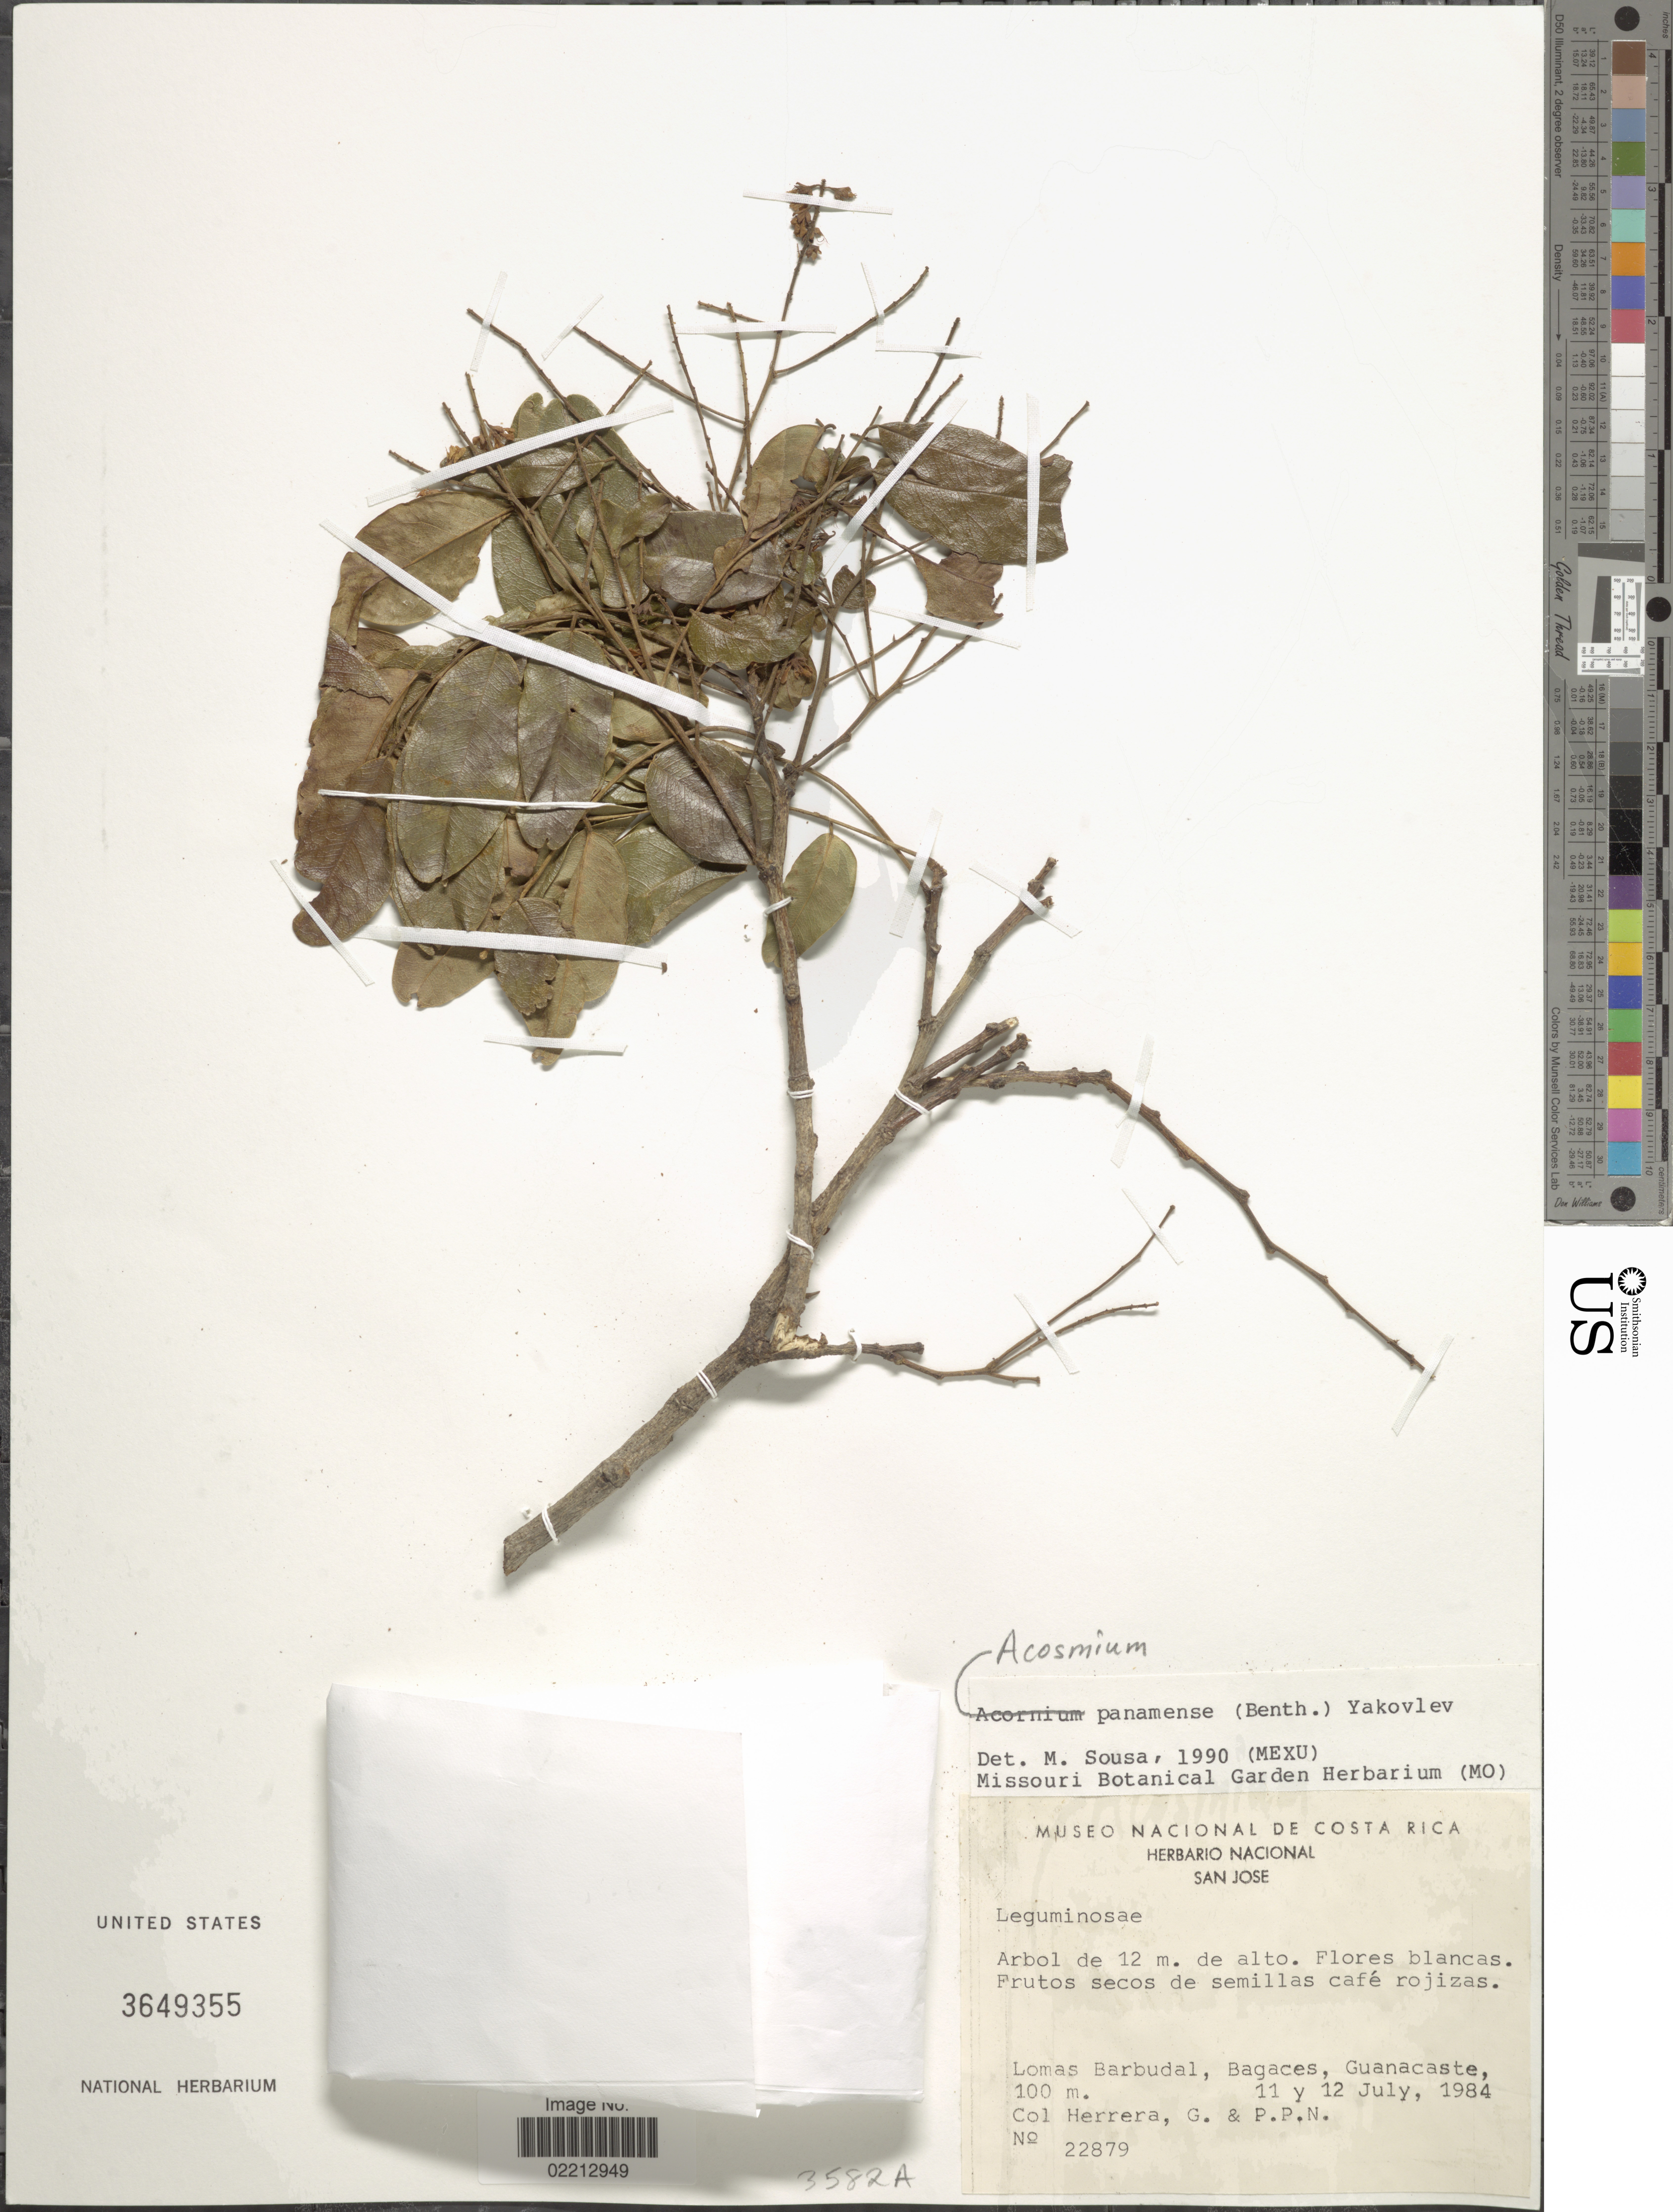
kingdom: Plantae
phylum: Tracheophyta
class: Magnoliopsida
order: Fabales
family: Fabaceae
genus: Acosmium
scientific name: Acosmium panamense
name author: (Benth.) Yakovlev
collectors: G. Herrera & P. P. N. Herrera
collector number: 22879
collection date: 1984-07-11/1984-07-12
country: Costa Rica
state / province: Guanacaste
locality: Lomas Barbudal, Bagaces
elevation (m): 100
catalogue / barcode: US 3649355